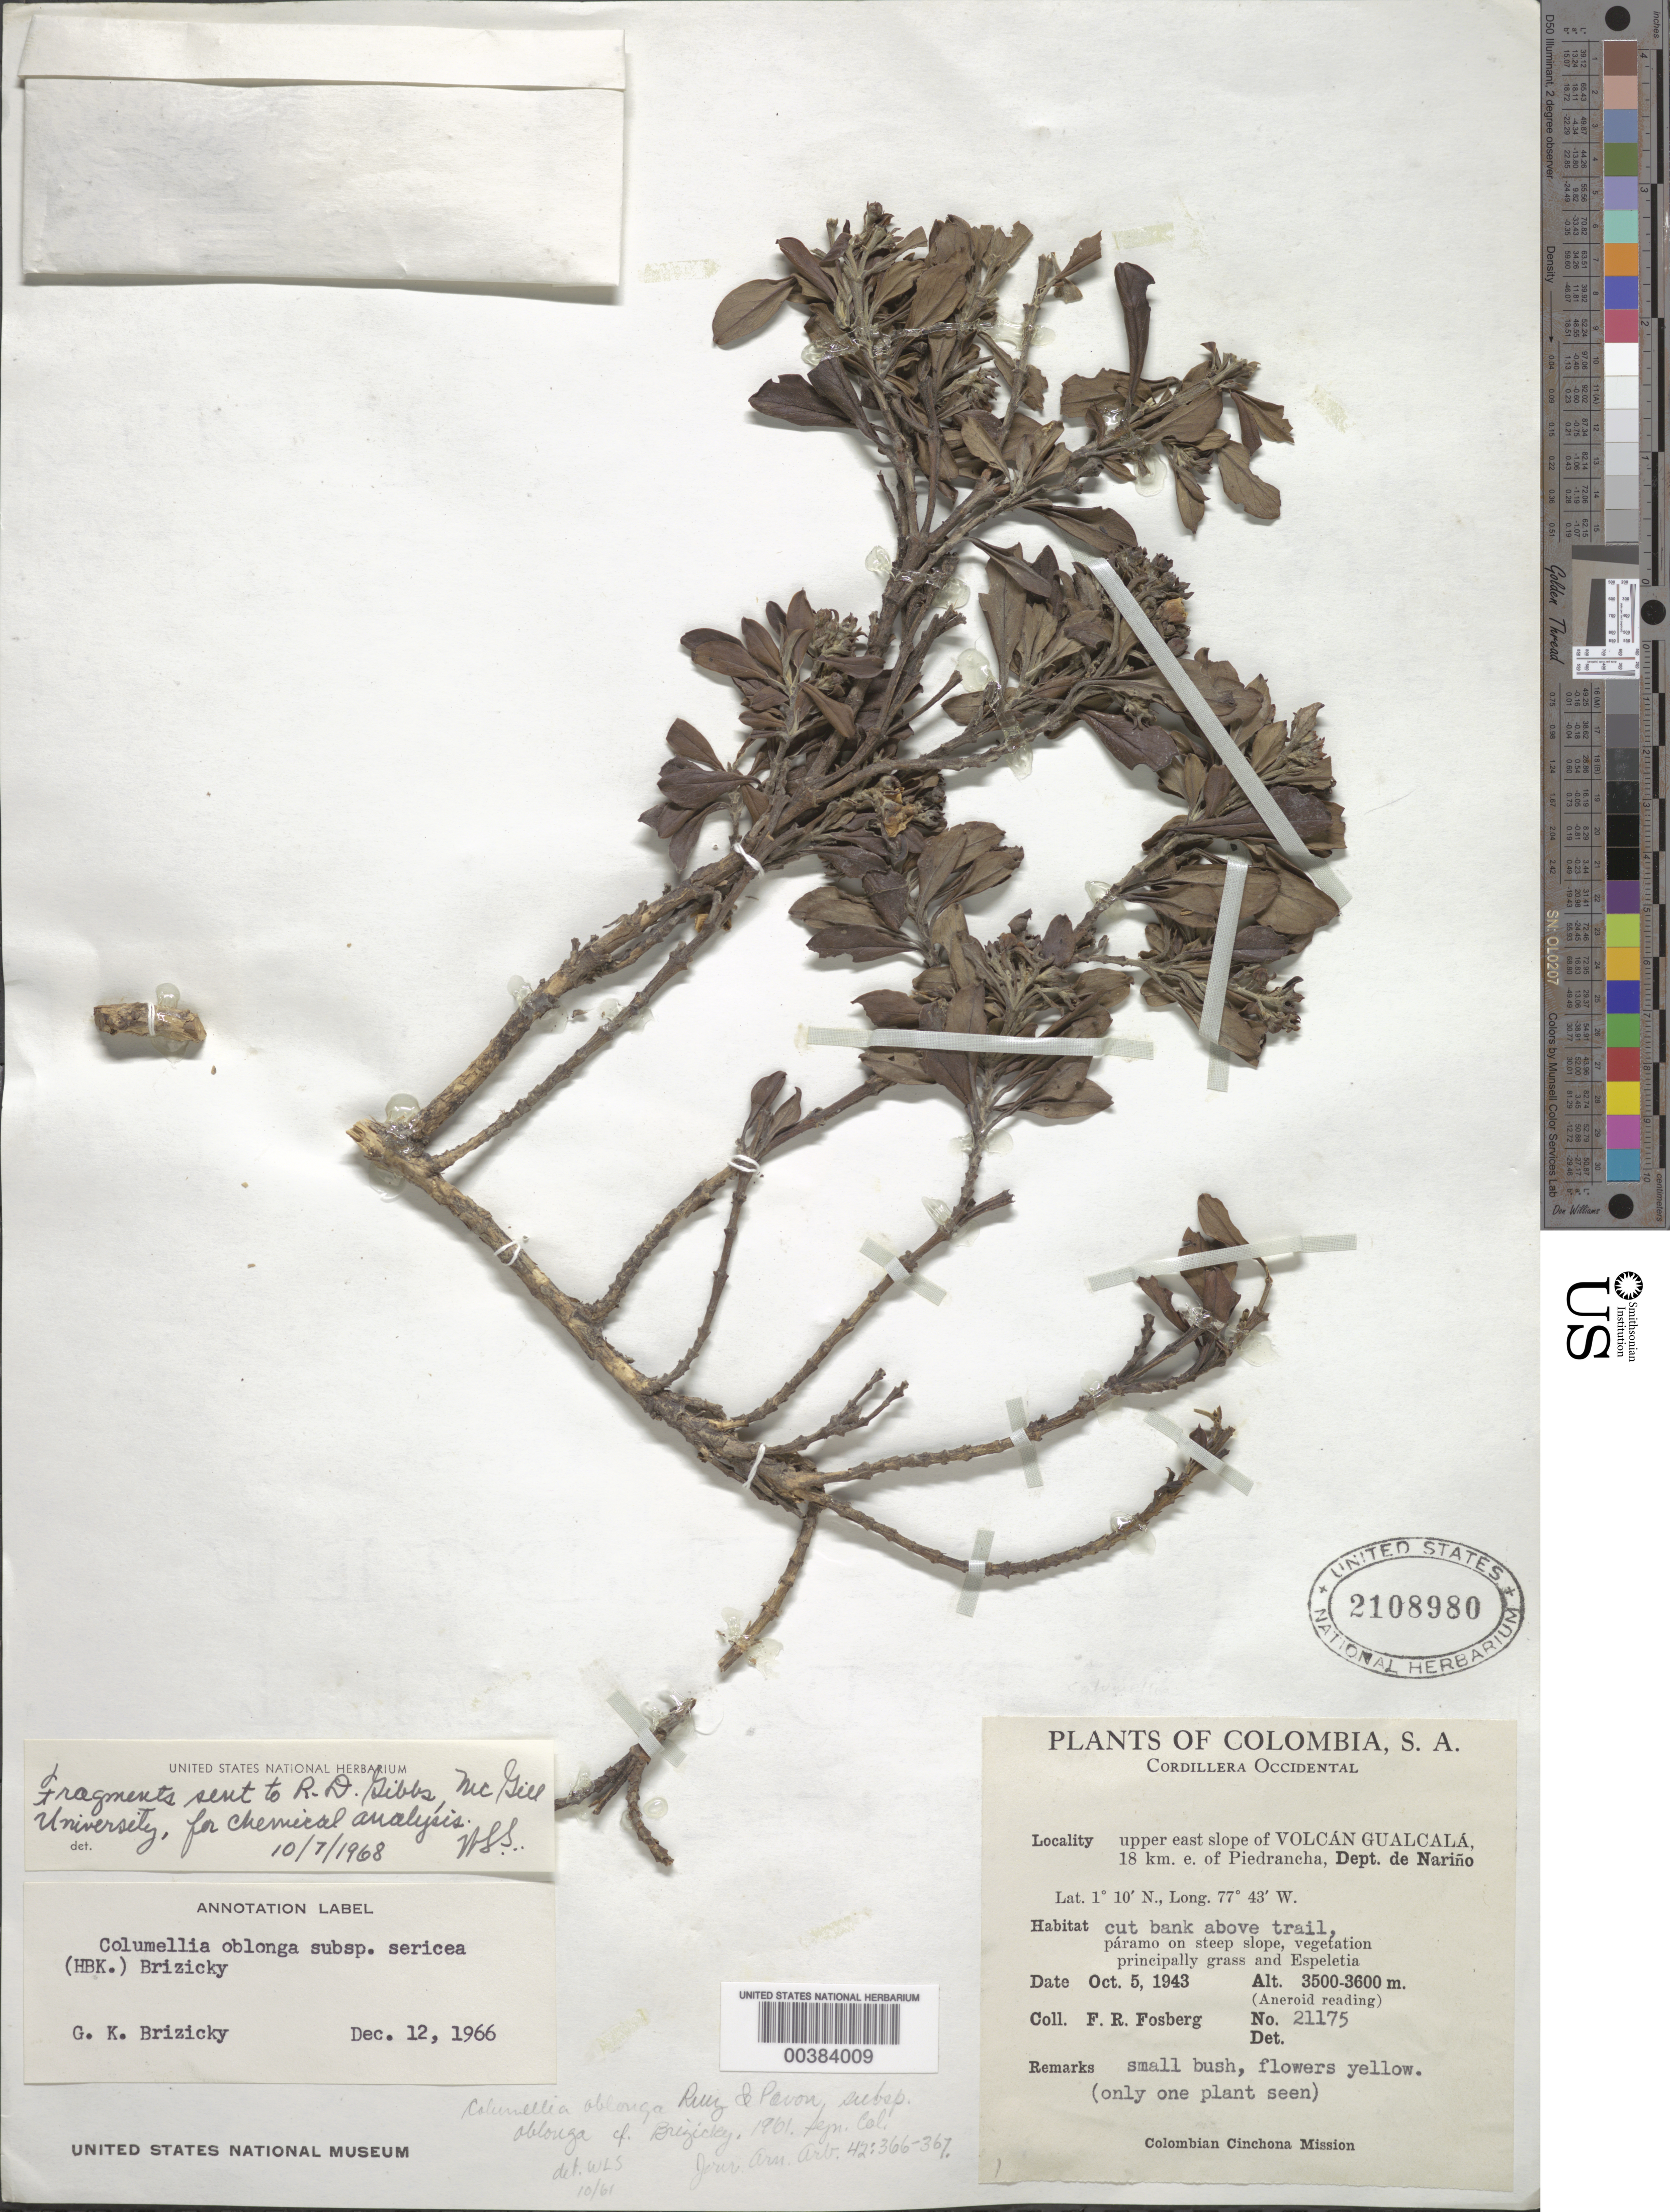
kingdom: Plantae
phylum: Tracheophyta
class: Magnoliopsida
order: Bruniales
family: Columelliaceae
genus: Columellia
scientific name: Columellia oblonga subsp. sericea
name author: (Kunth) Brizicky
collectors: F. R. Fosberg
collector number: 21175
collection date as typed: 05 Oct 1943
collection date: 1943-10-05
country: Colombia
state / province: Nariño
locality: Volcan gualcala, E of Piedrancha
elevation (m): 3500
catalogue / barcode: US 2108980